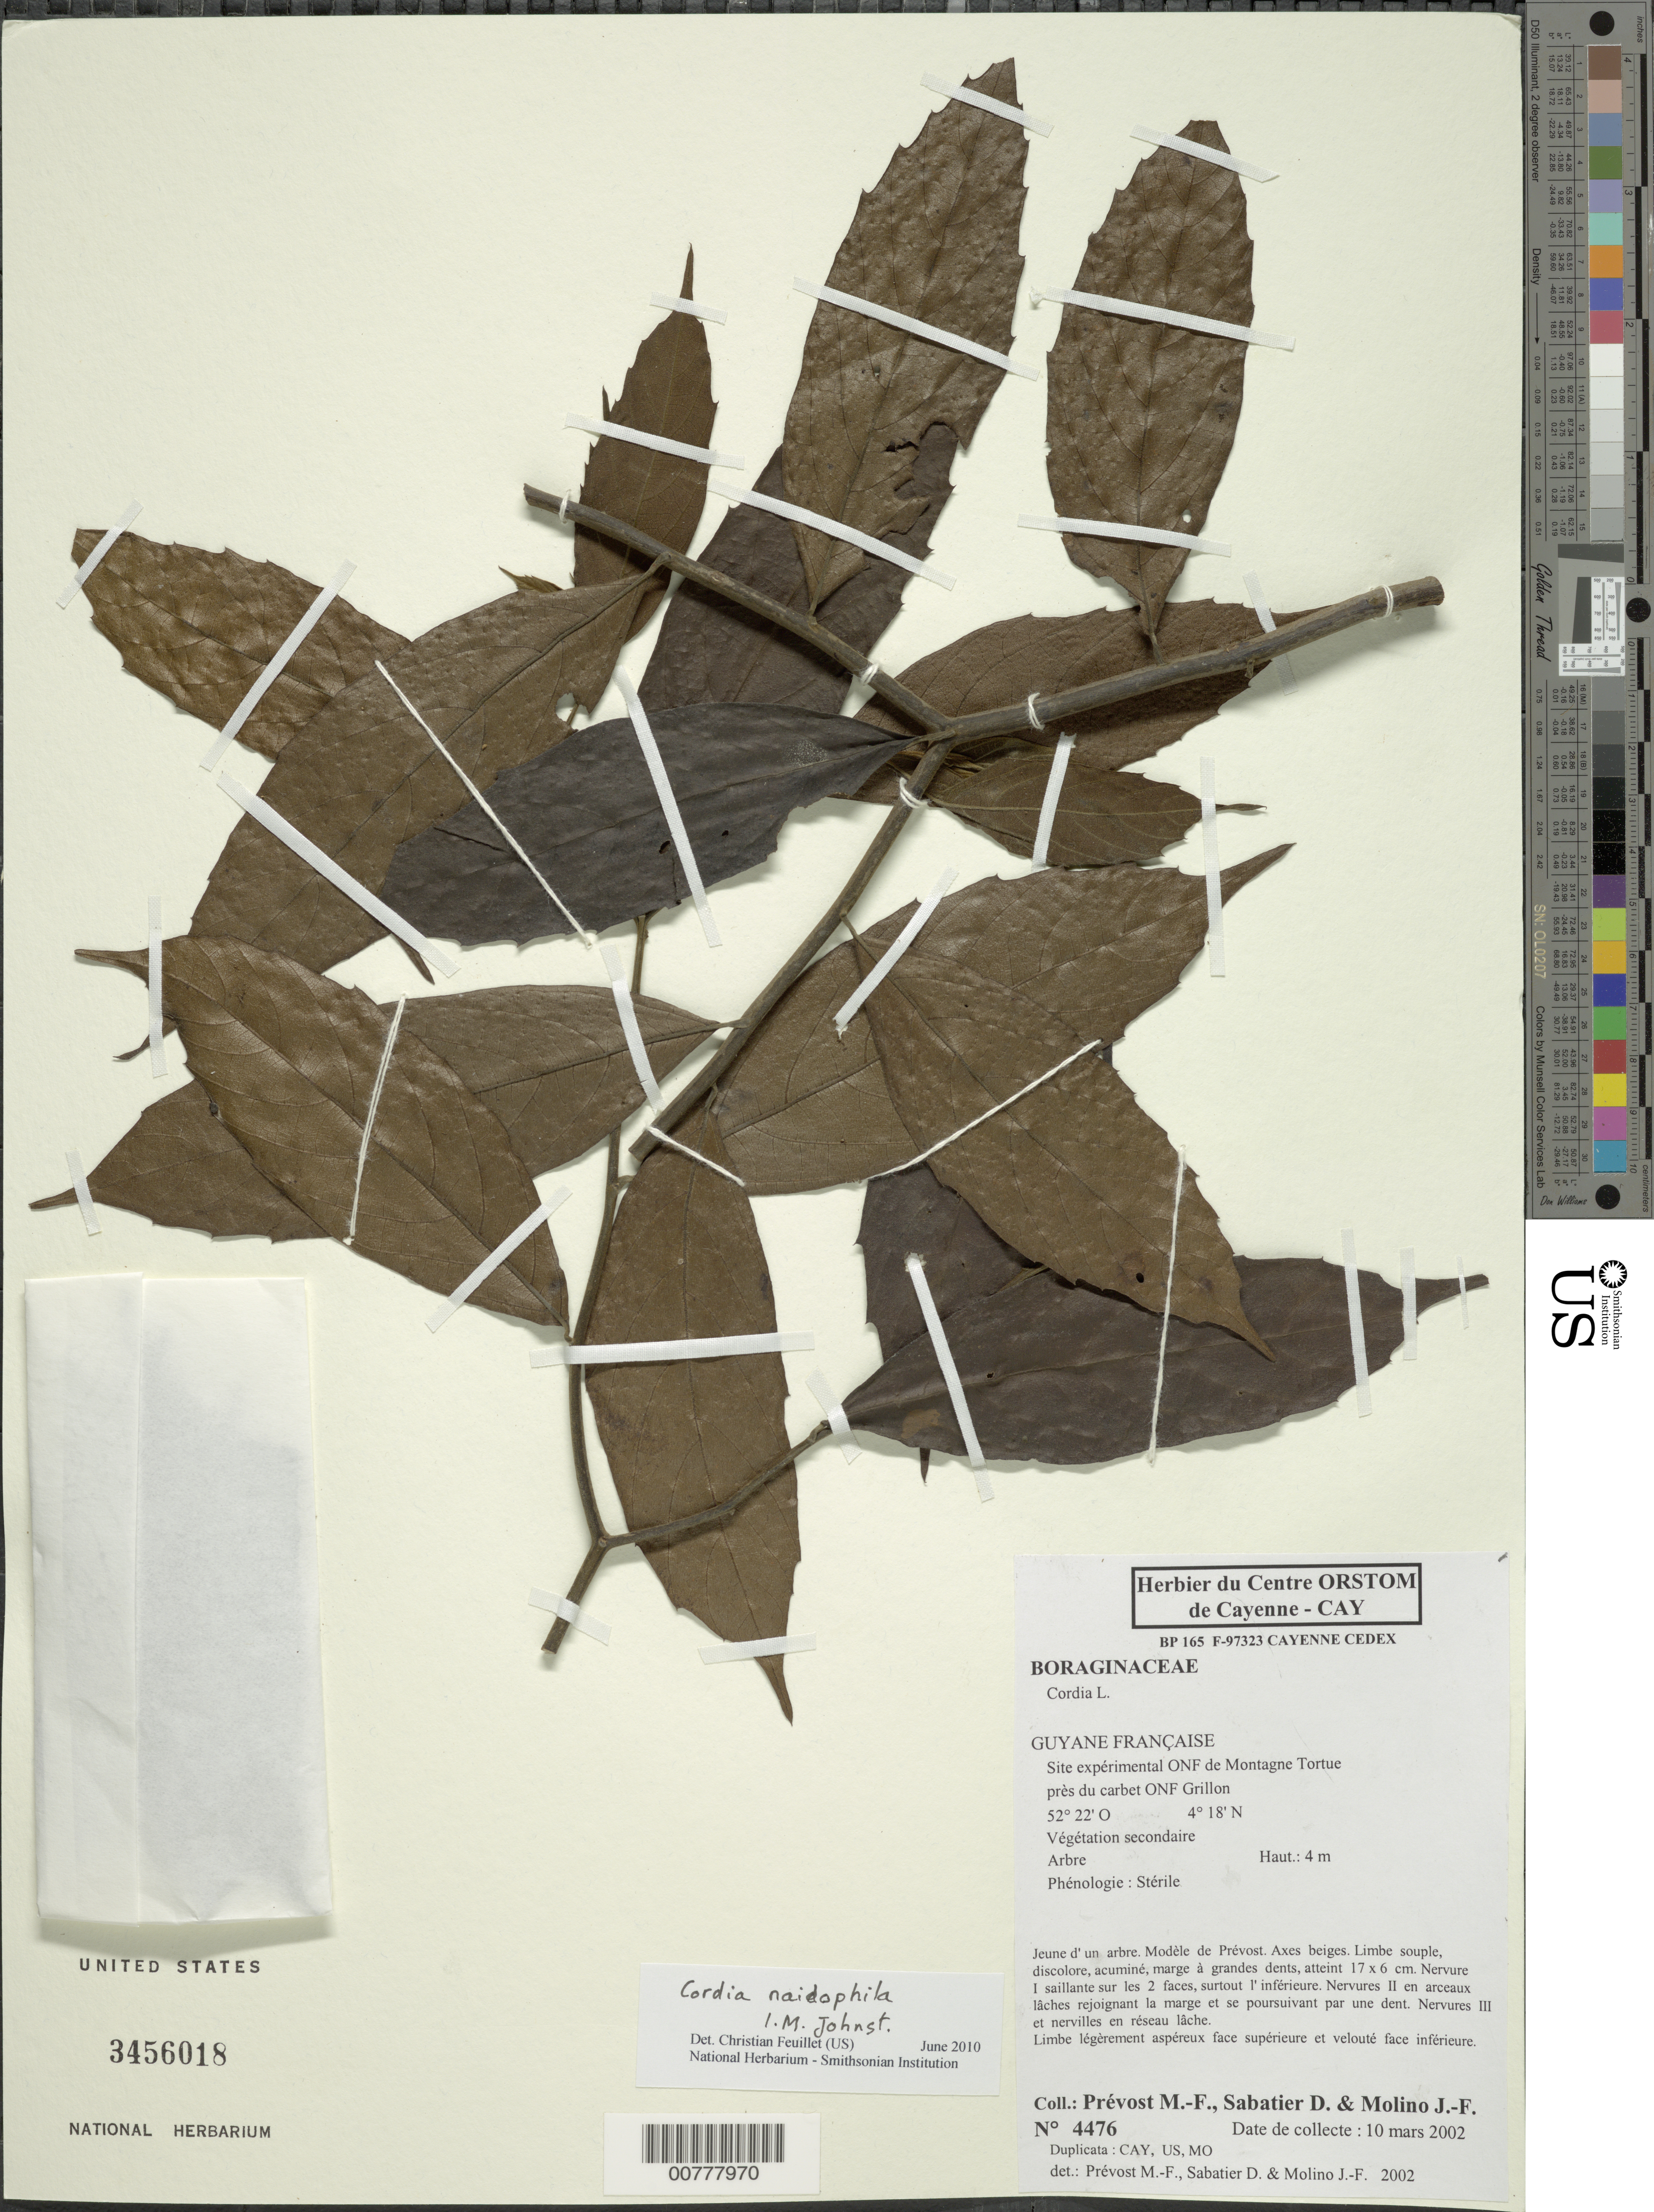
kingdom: Plantae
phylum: Tracheophyta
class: Magnoliopsida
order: Boraginales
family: Cordiaceae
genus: Cordia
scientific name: Cordia naidophila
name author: I.M. Johnst.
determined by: Feuillet, C.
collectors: M.-F. Prévost, D. Sabatier & J. Molino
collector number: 4476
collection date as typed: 10-Mar-02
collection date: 2002-03-10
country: French Guiana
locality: Montagne Tortue, Site experimental ONF, pres du carbet ONF Grillon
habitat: Végétation secondaire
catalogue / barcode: US 3456018